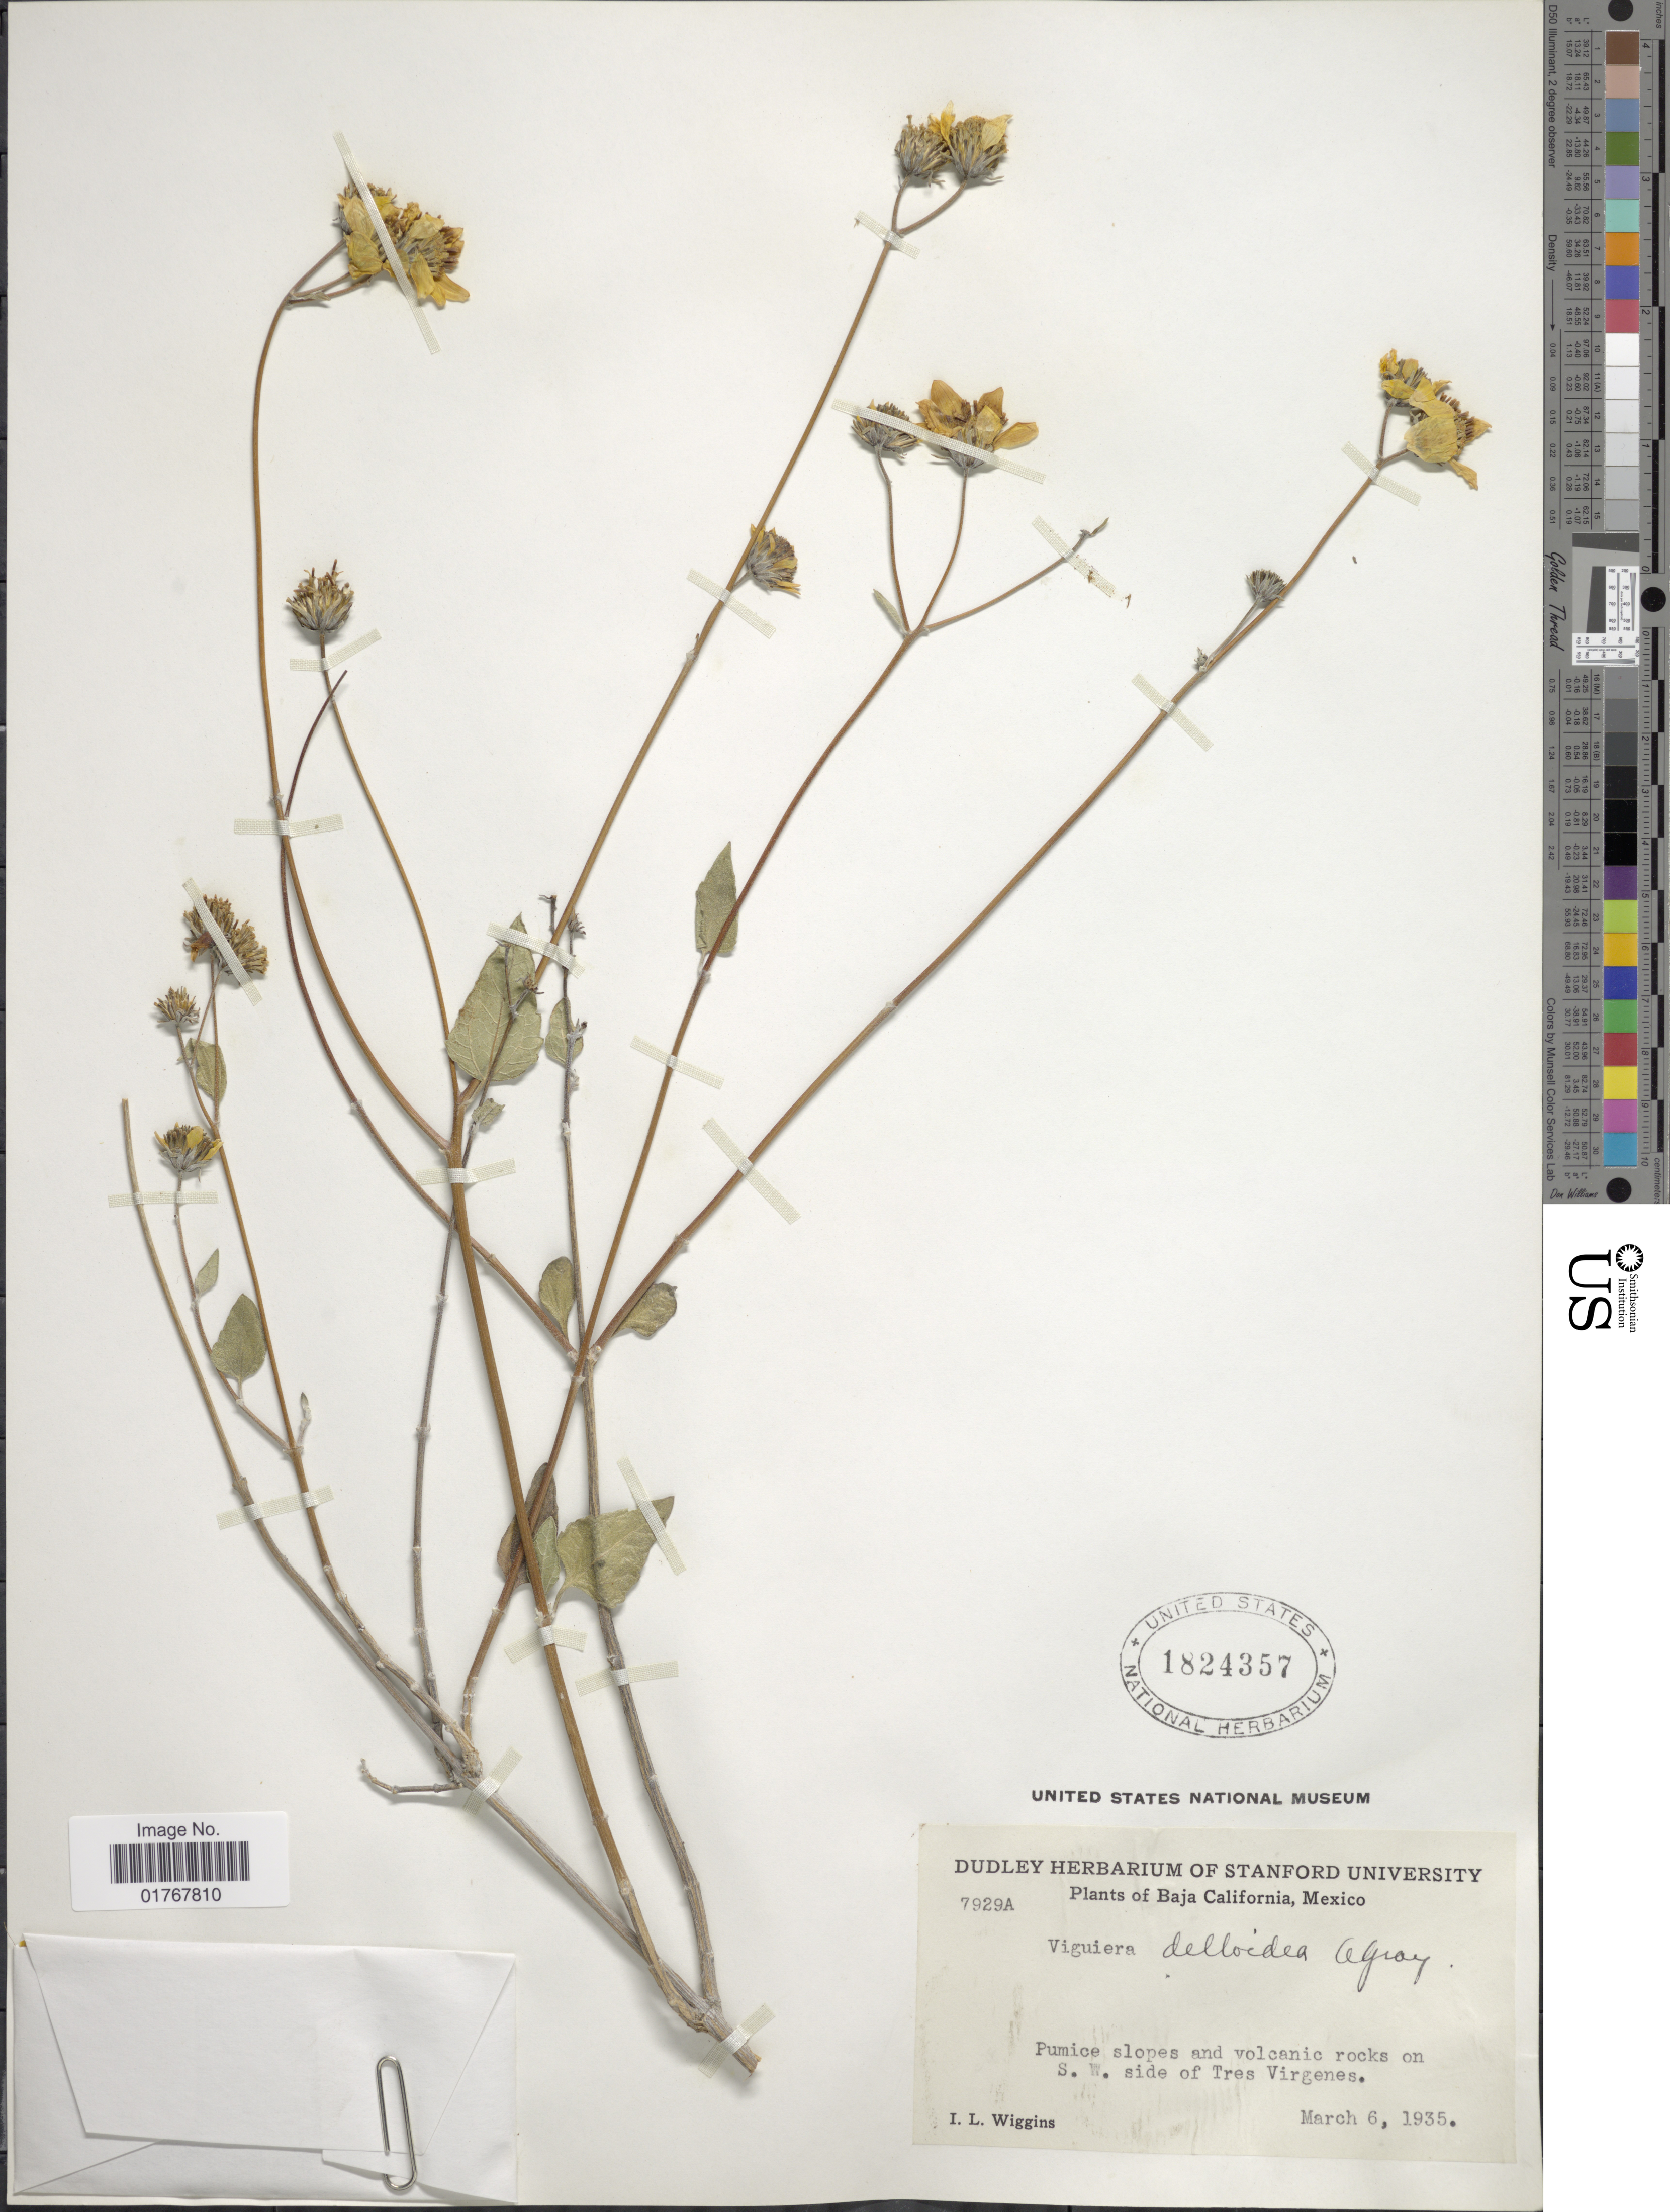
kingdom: Plantae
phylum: Tracheophyta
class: Magnoliopsida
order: Asterales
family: Asteraceae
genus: Viguiera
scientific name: Viguiera deltoidea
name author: A. Gray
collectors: I. L. Wiggins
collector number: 7929A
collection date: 1935-03-06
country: Mexico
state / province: Baja California Sur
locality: Pumice slopes and volcanic rocks on S.W. side of Tres Virgenes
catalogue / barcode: US 1824357